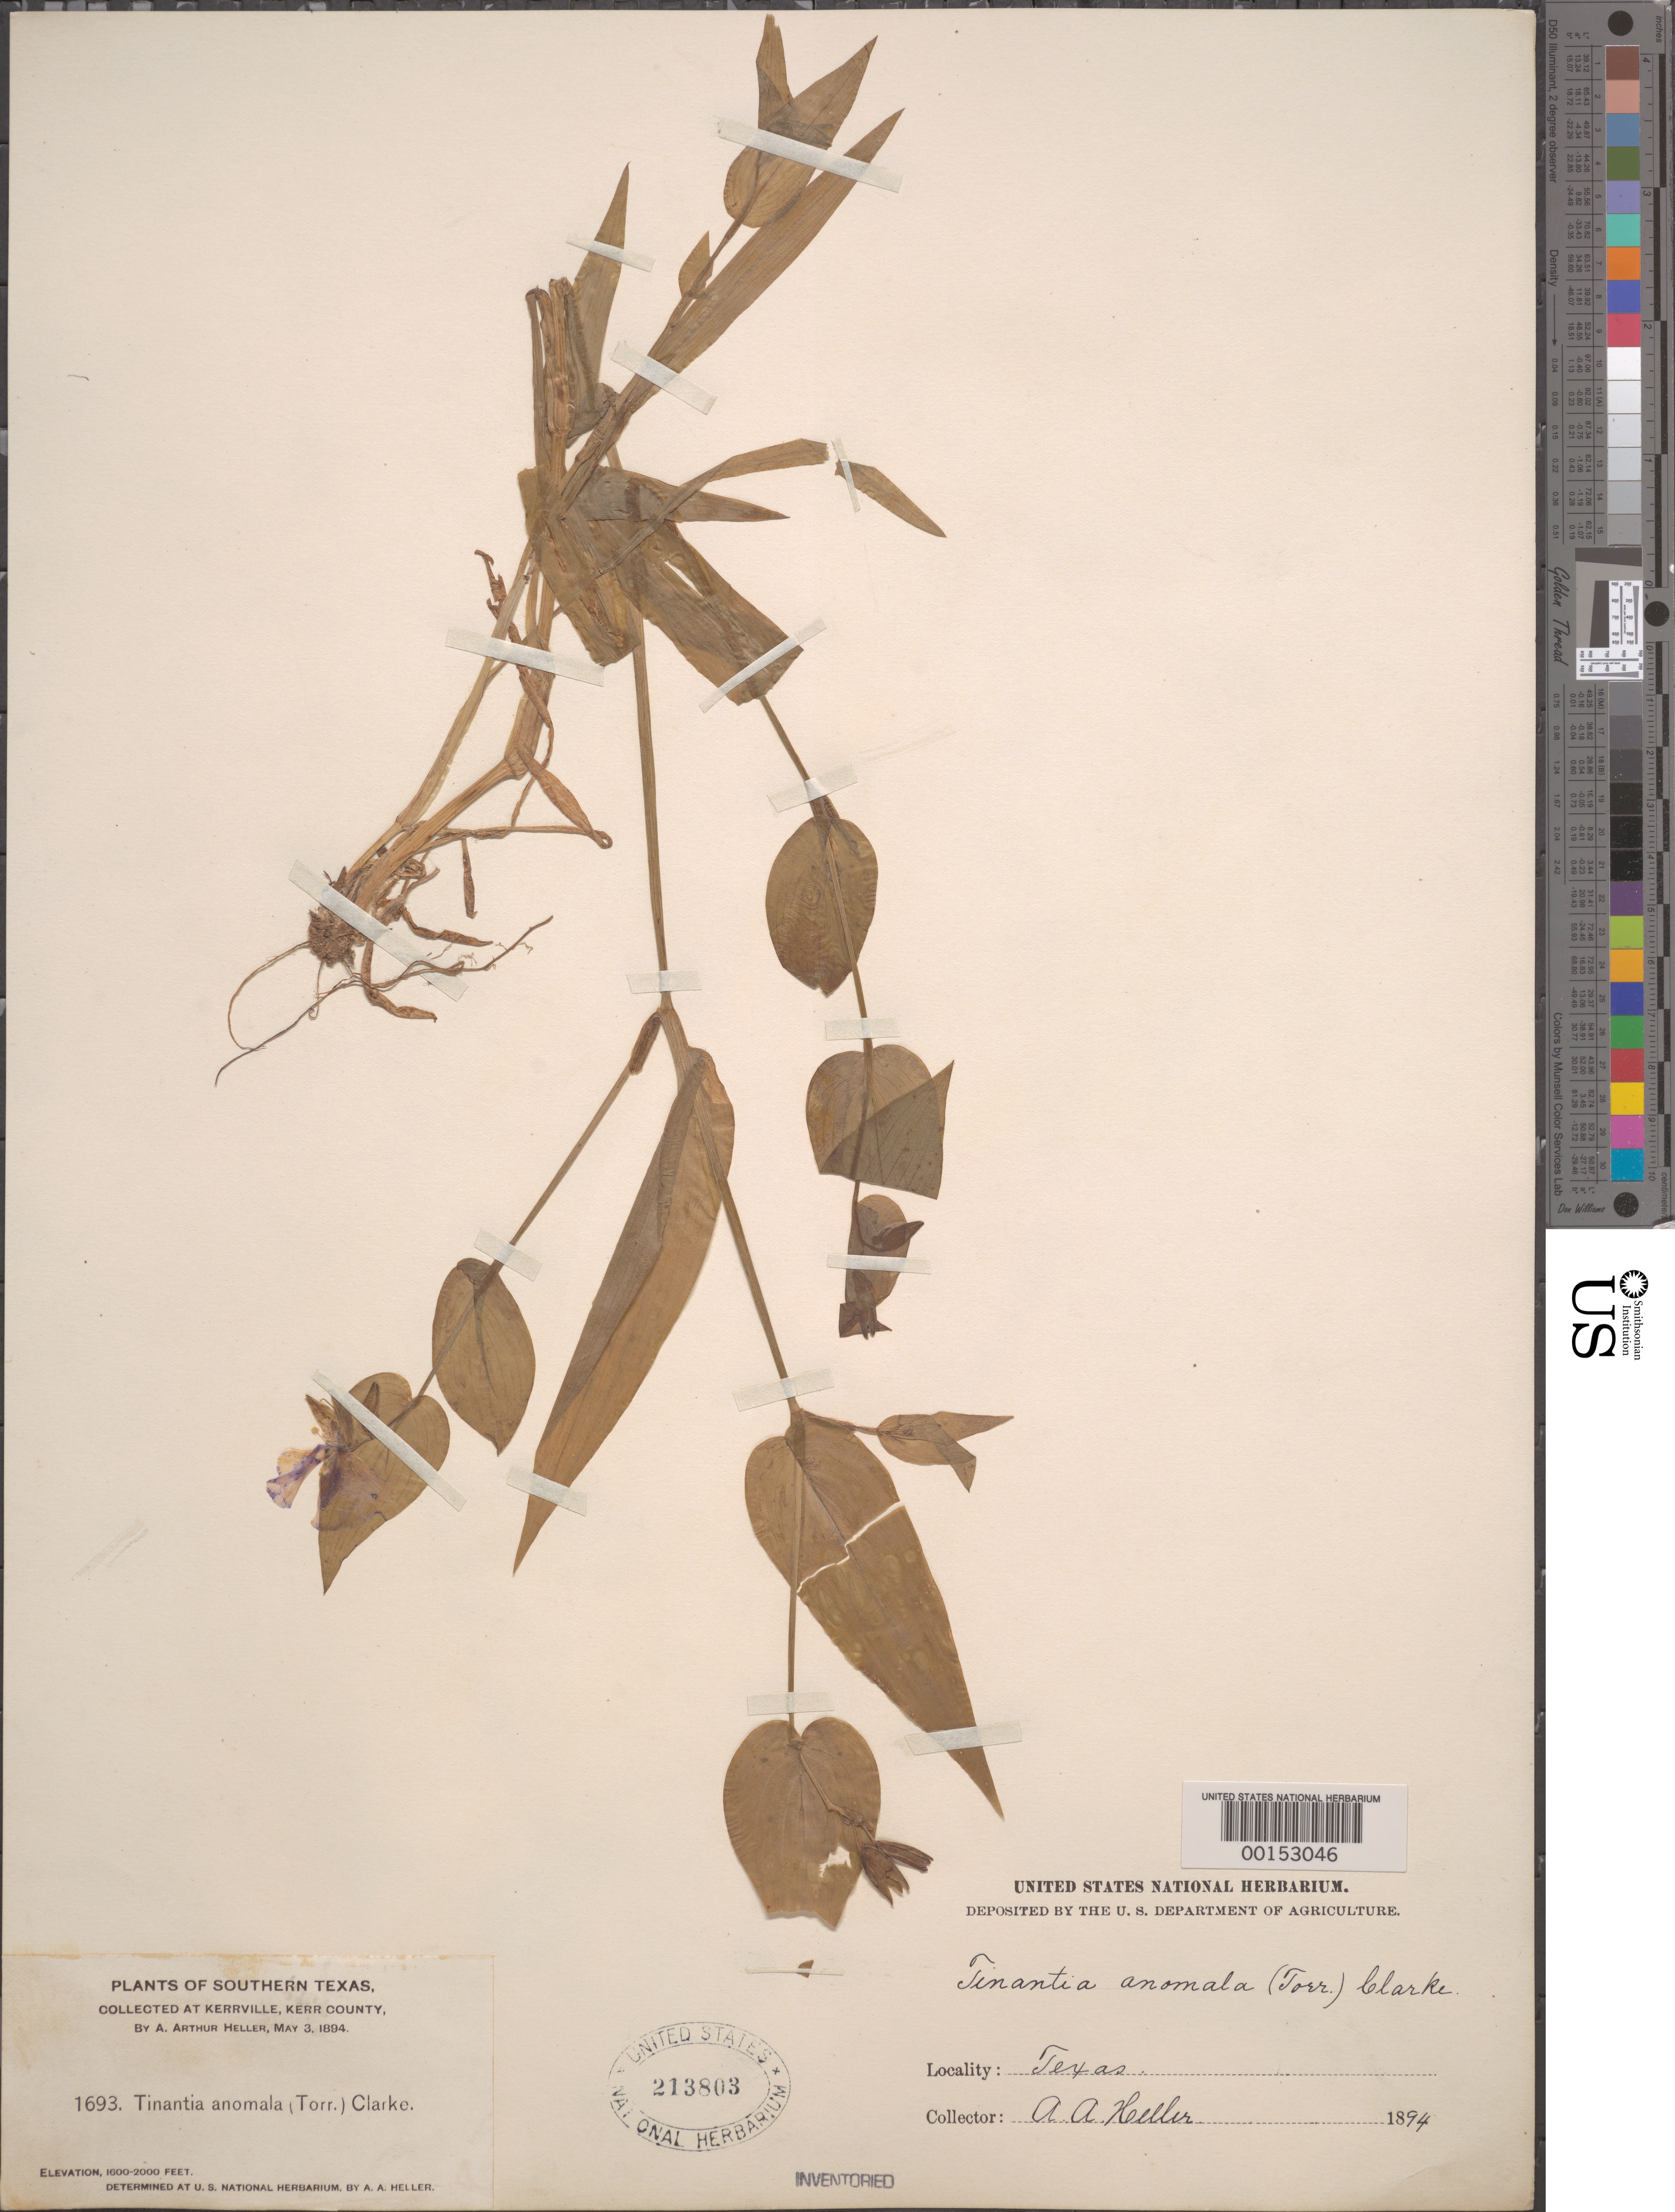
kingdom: Plantae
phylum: Tracheophyta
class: Liliopsida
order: Commelinales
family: Commelinaceae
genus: Tinantia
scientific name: Tinantia anomala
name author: (Torr.) C.B. Clarke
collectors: A. A. Heller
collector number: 1693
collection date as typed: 03 May 1894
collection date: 1894-05-03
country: United States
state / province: Texas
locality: Polytechnic.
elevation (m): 488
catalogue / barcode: US 213803